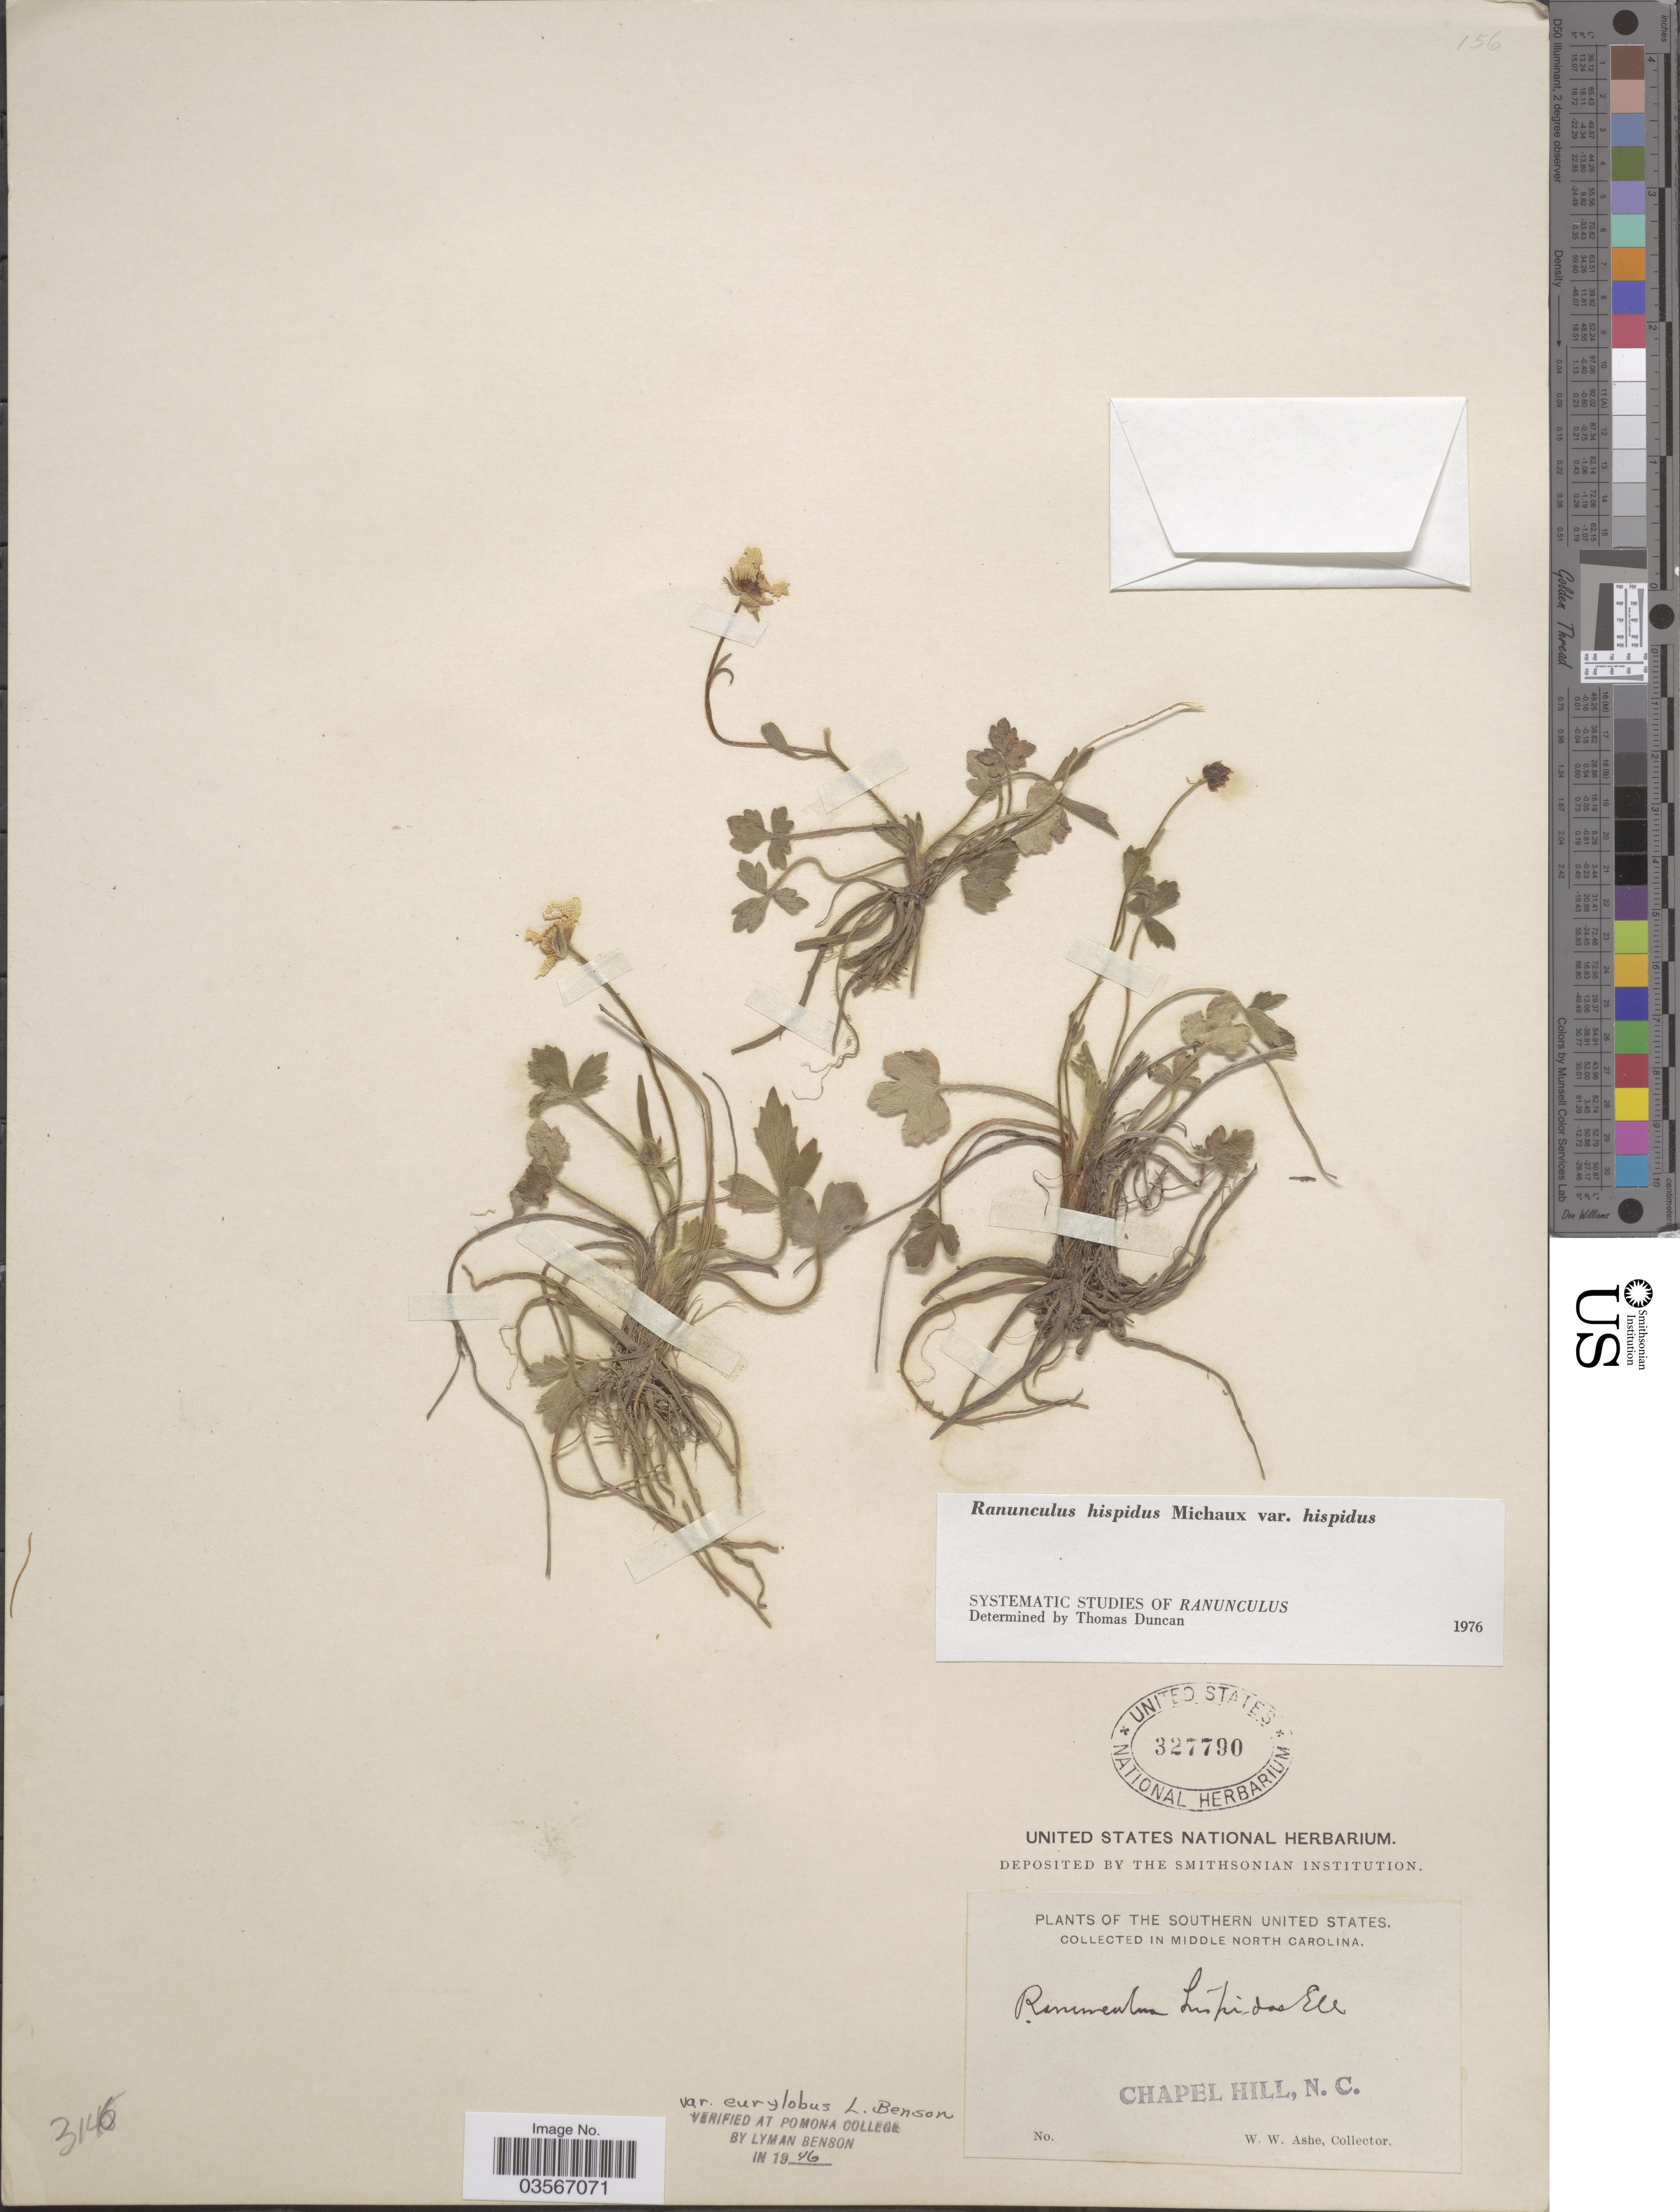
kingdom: Plantae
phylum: Tracheophyta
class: Magnoliopsida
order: Ranunculales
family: Ranunculaceae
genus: Ranunculus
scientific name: Ranunculus hispidus var. hispidus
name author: Michx.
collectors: W. W. Ashe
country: United States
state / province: North Carolina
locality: The Southern United States. In Middle North Carolina. Chapel Hill.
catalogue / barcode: US 327790